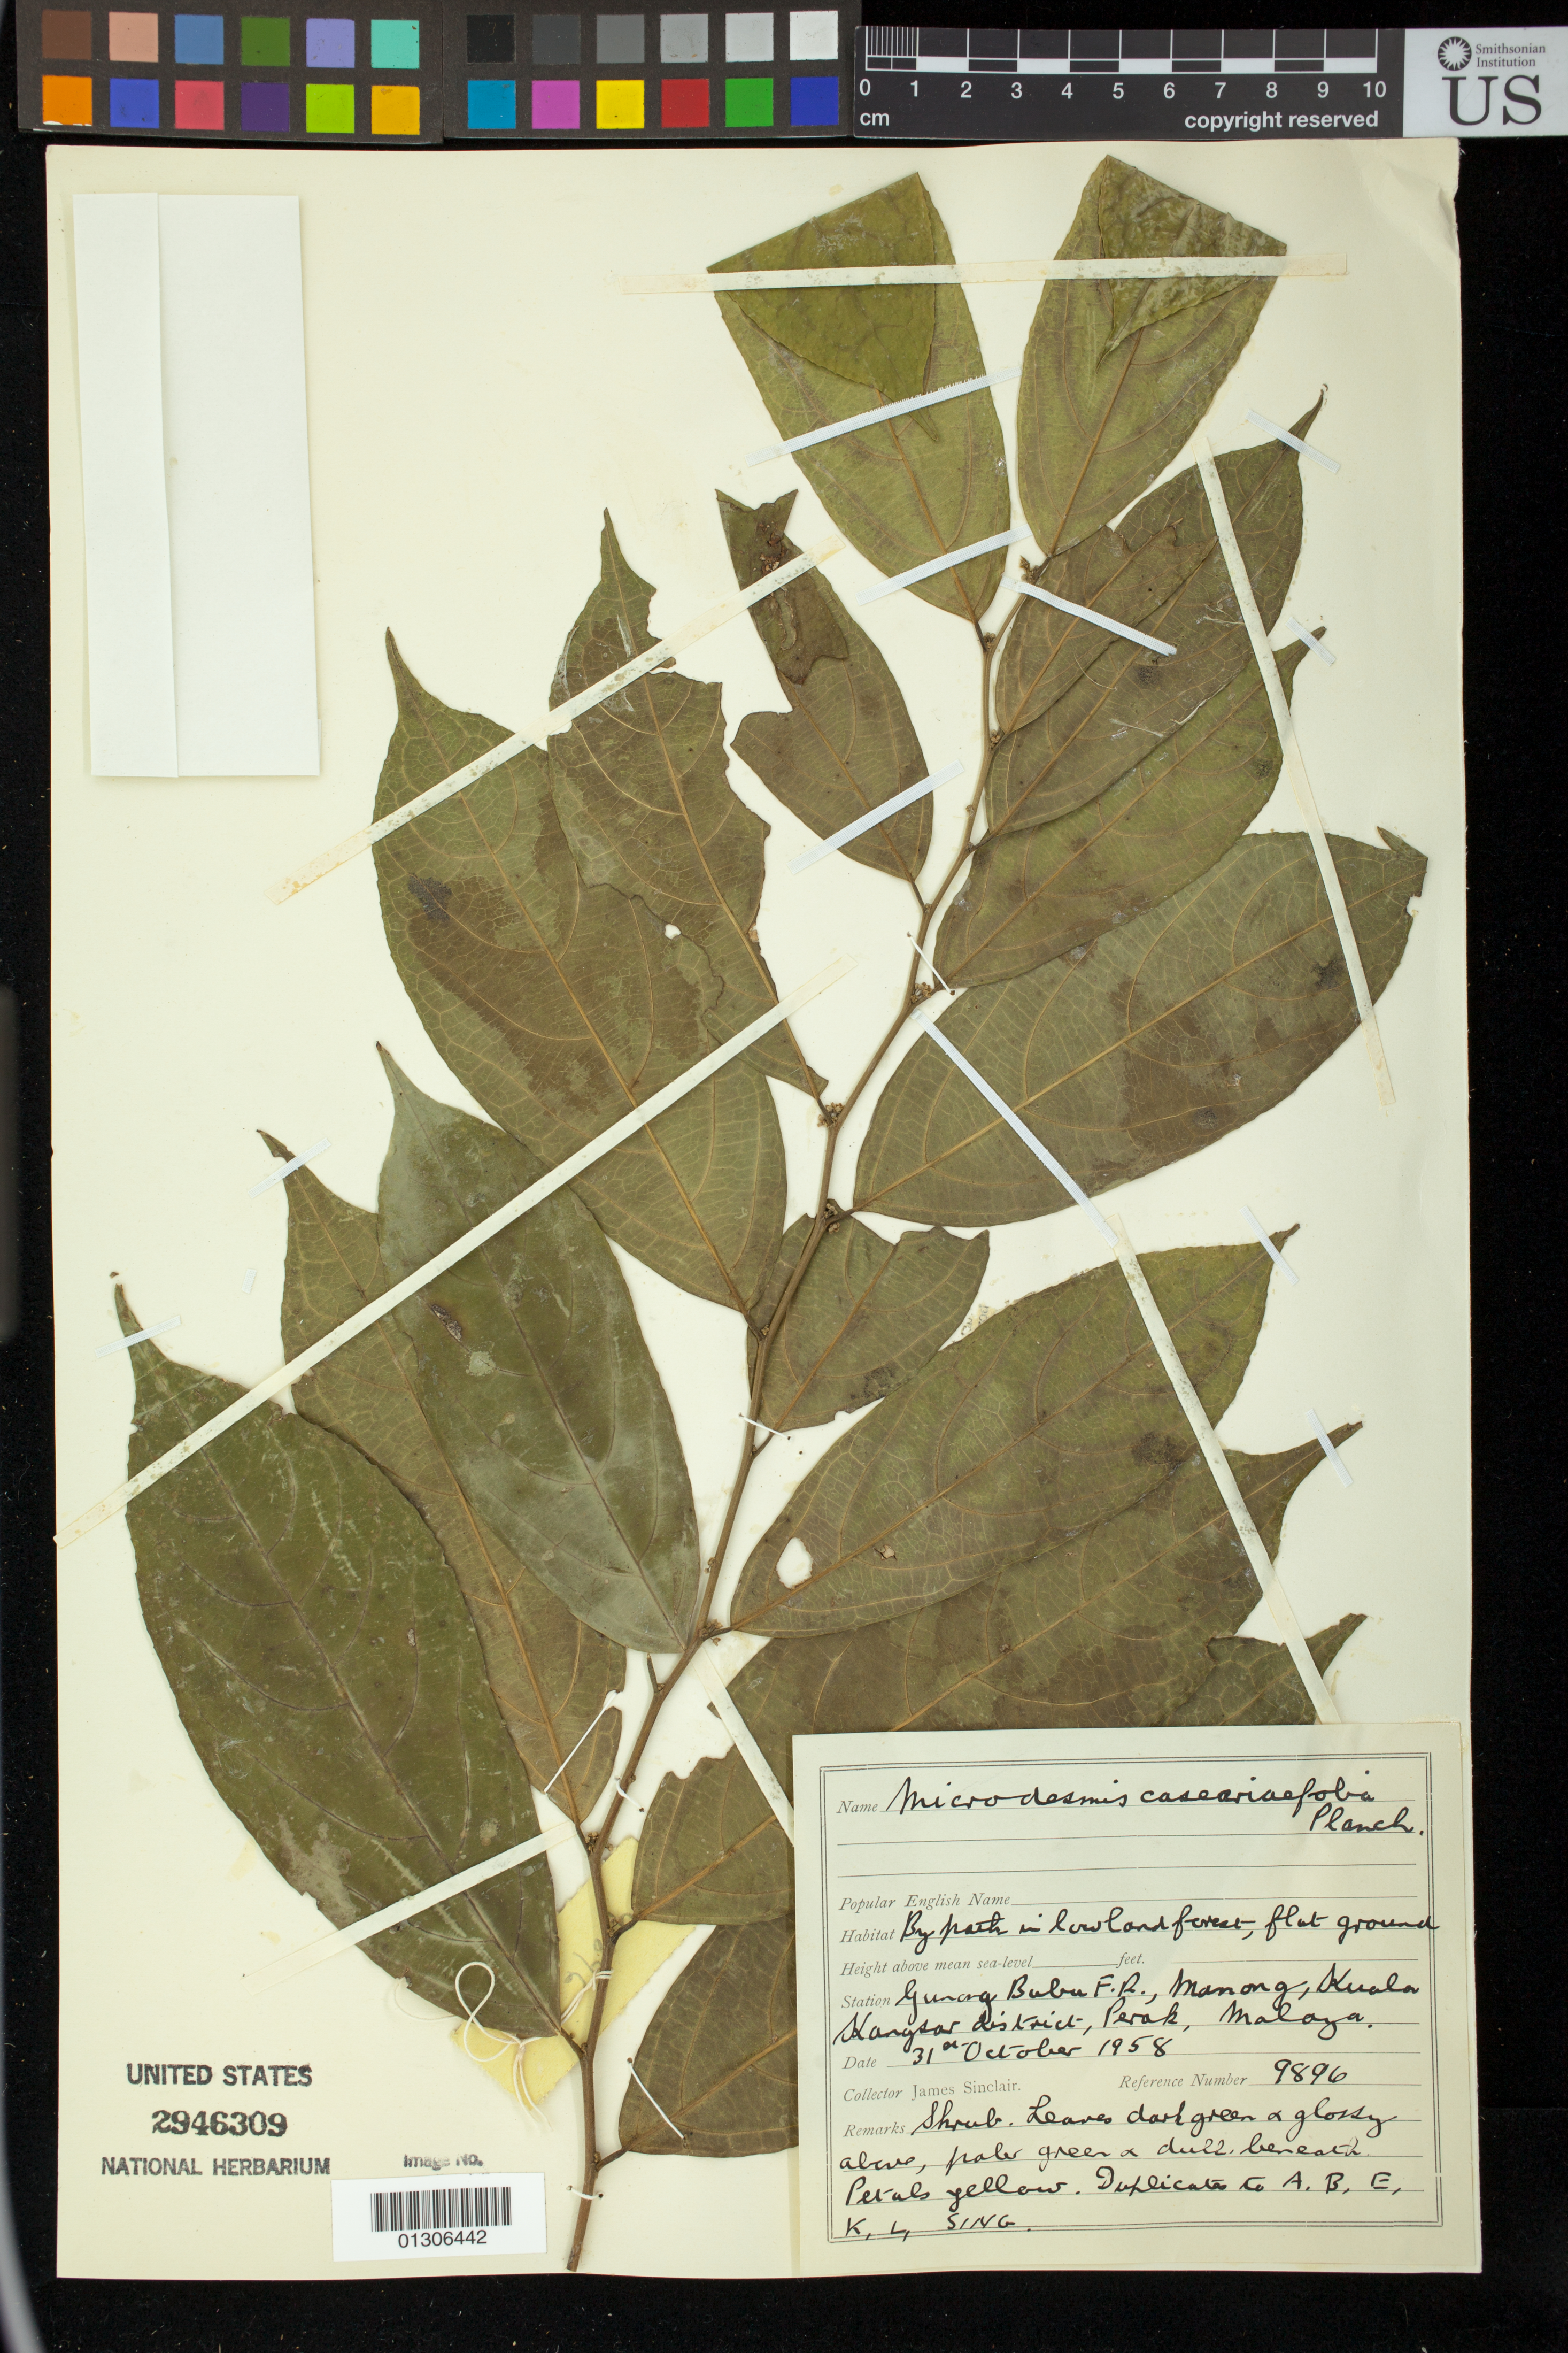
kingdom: Plantae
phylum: Tracheophyta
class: Magnoliopsida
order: Malpighiales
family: Pandaceae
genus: Microdesmis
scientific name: Microdesmis casearifolia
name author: Planch. & Hook.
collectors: J. Sinclair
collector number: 9896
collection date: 1958-10-31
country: Malaysia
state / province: Perak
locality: Gunong Bubu F.R., Manong, Kuala Kangsar district by path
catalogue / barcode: US 2946309